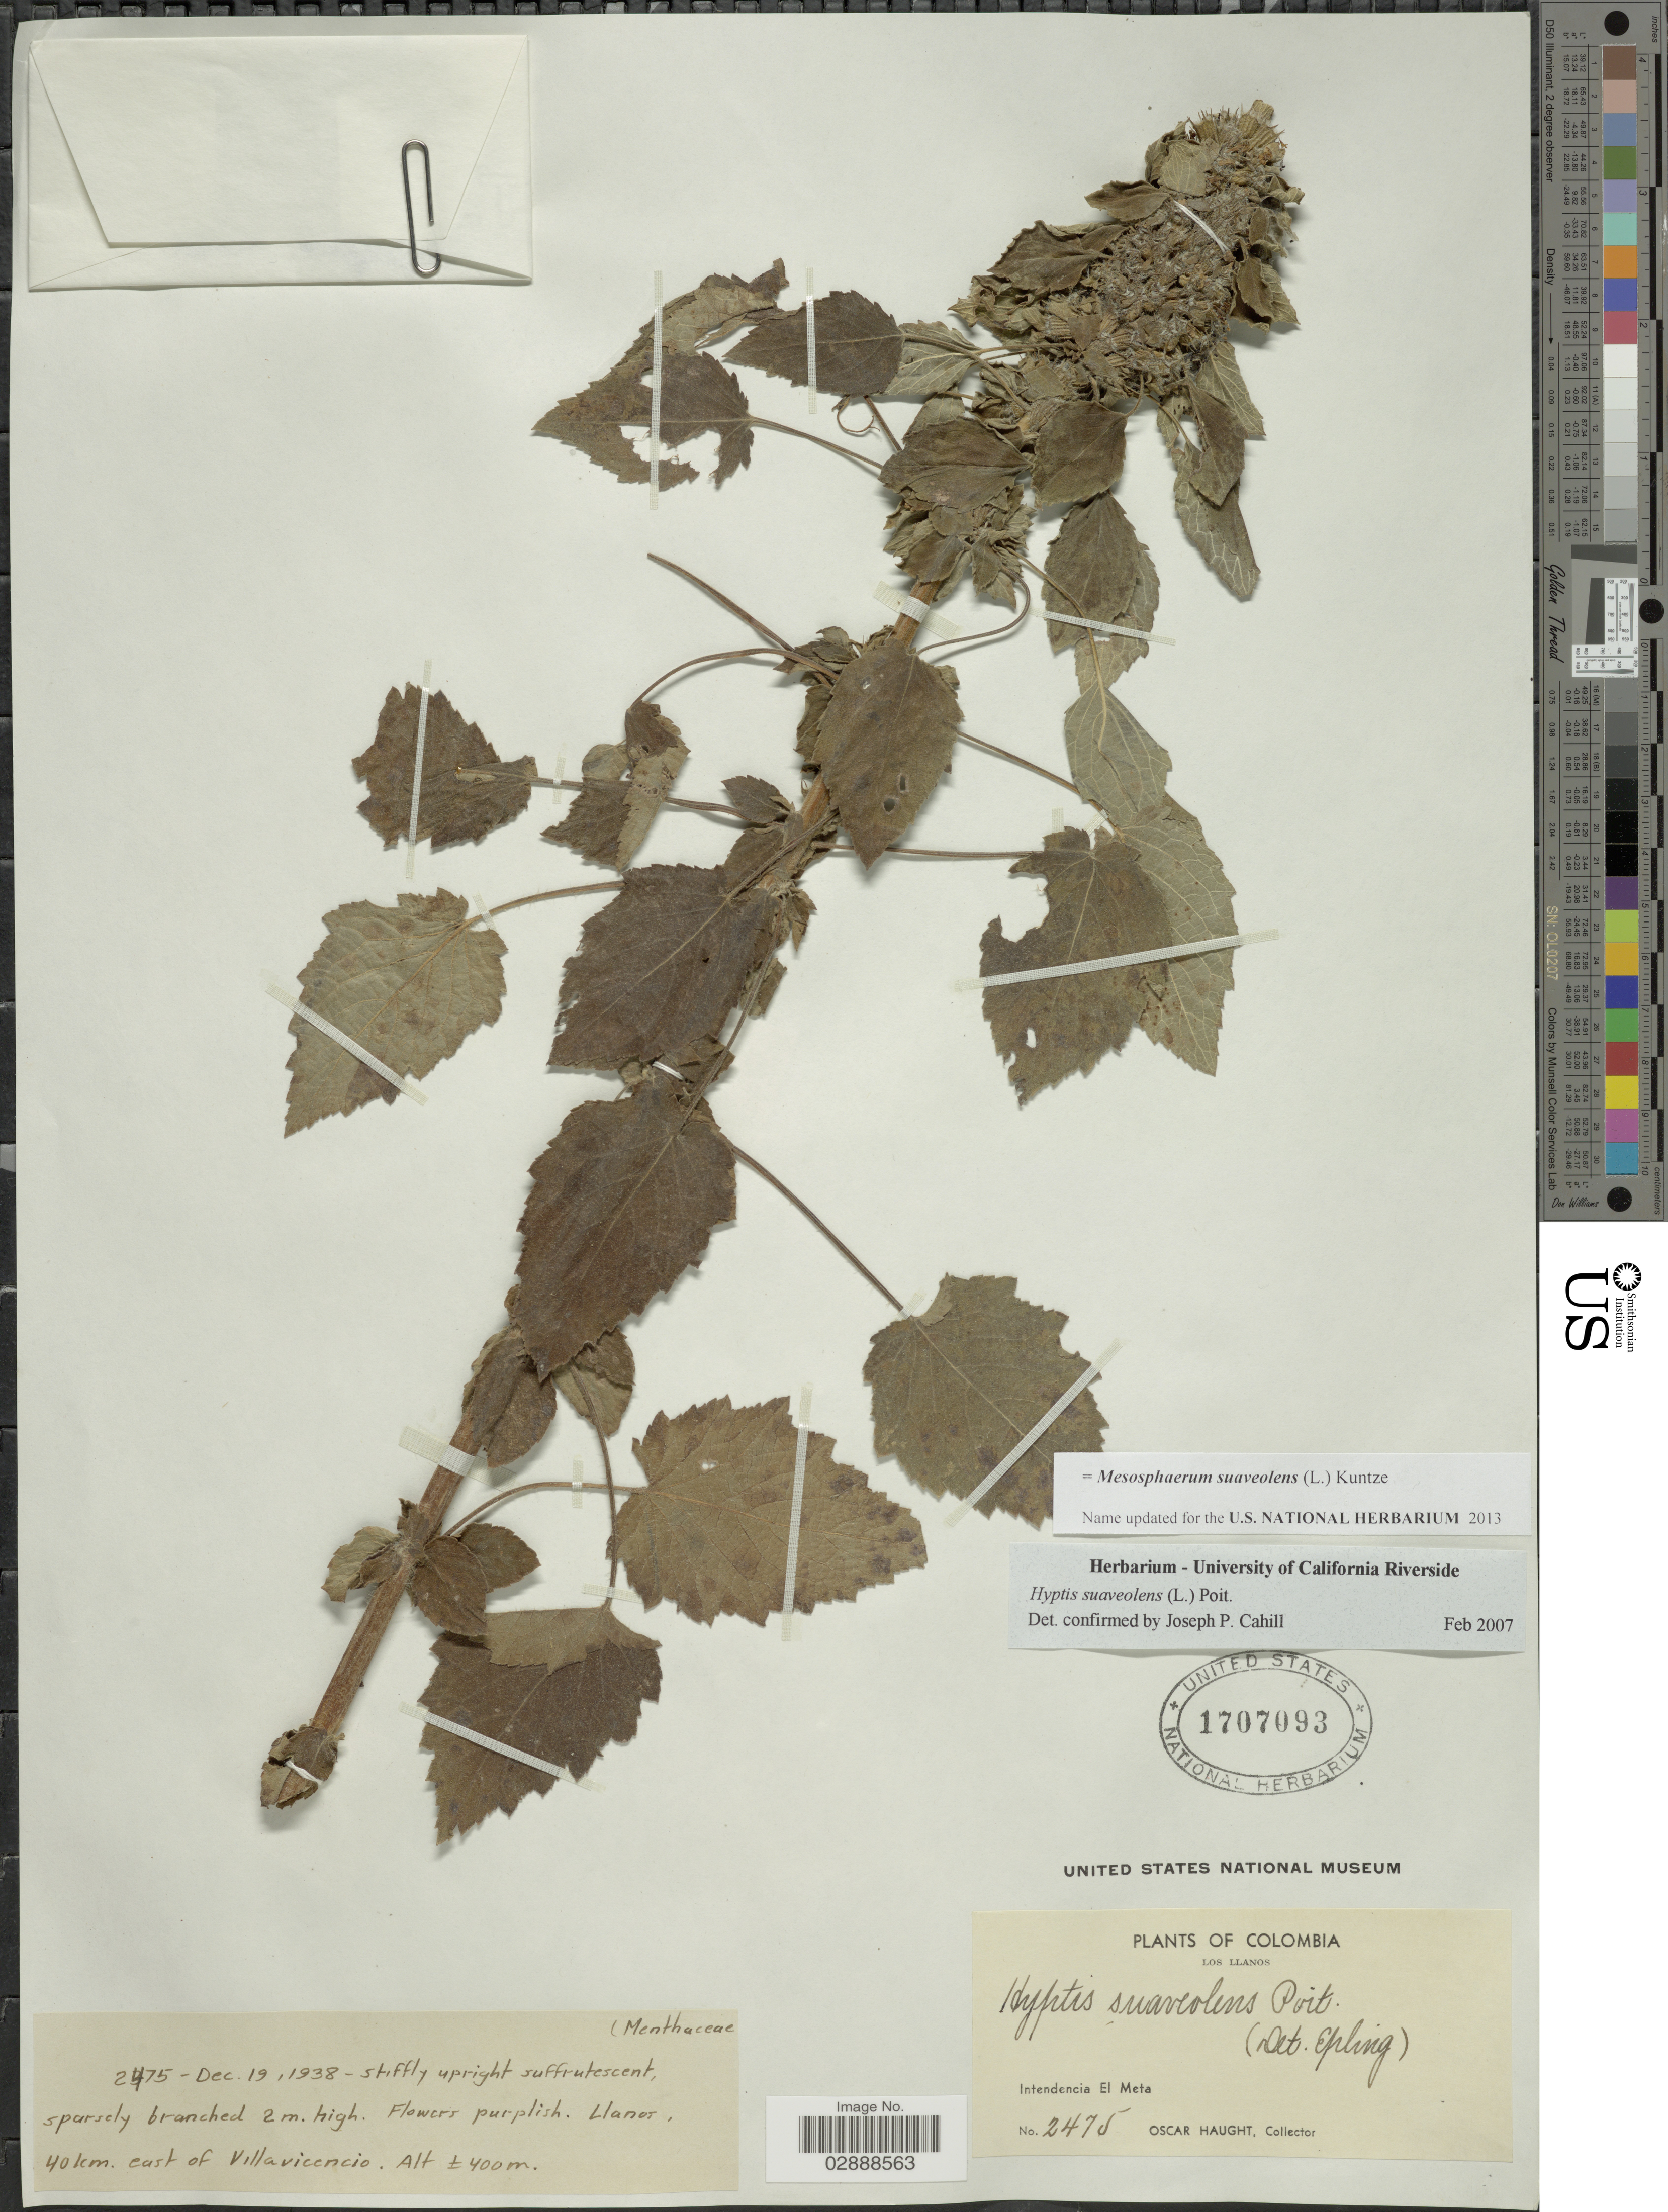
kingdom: Plantae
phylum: Tracheophyta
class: Magnoliopsida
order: Lamiales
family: Lamiaceae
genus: Mesosphaerum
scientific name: Mesosphaerum suaveolens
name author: (L.) Kuntze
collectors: O. L. Haught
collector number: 2475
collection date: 1938-12-19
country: Colombia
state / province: Meta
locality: Los Llanos, Intendencia El Meta, Llanos 40 km. east of Villavicencio.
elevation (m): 400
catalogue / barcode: US 1707093